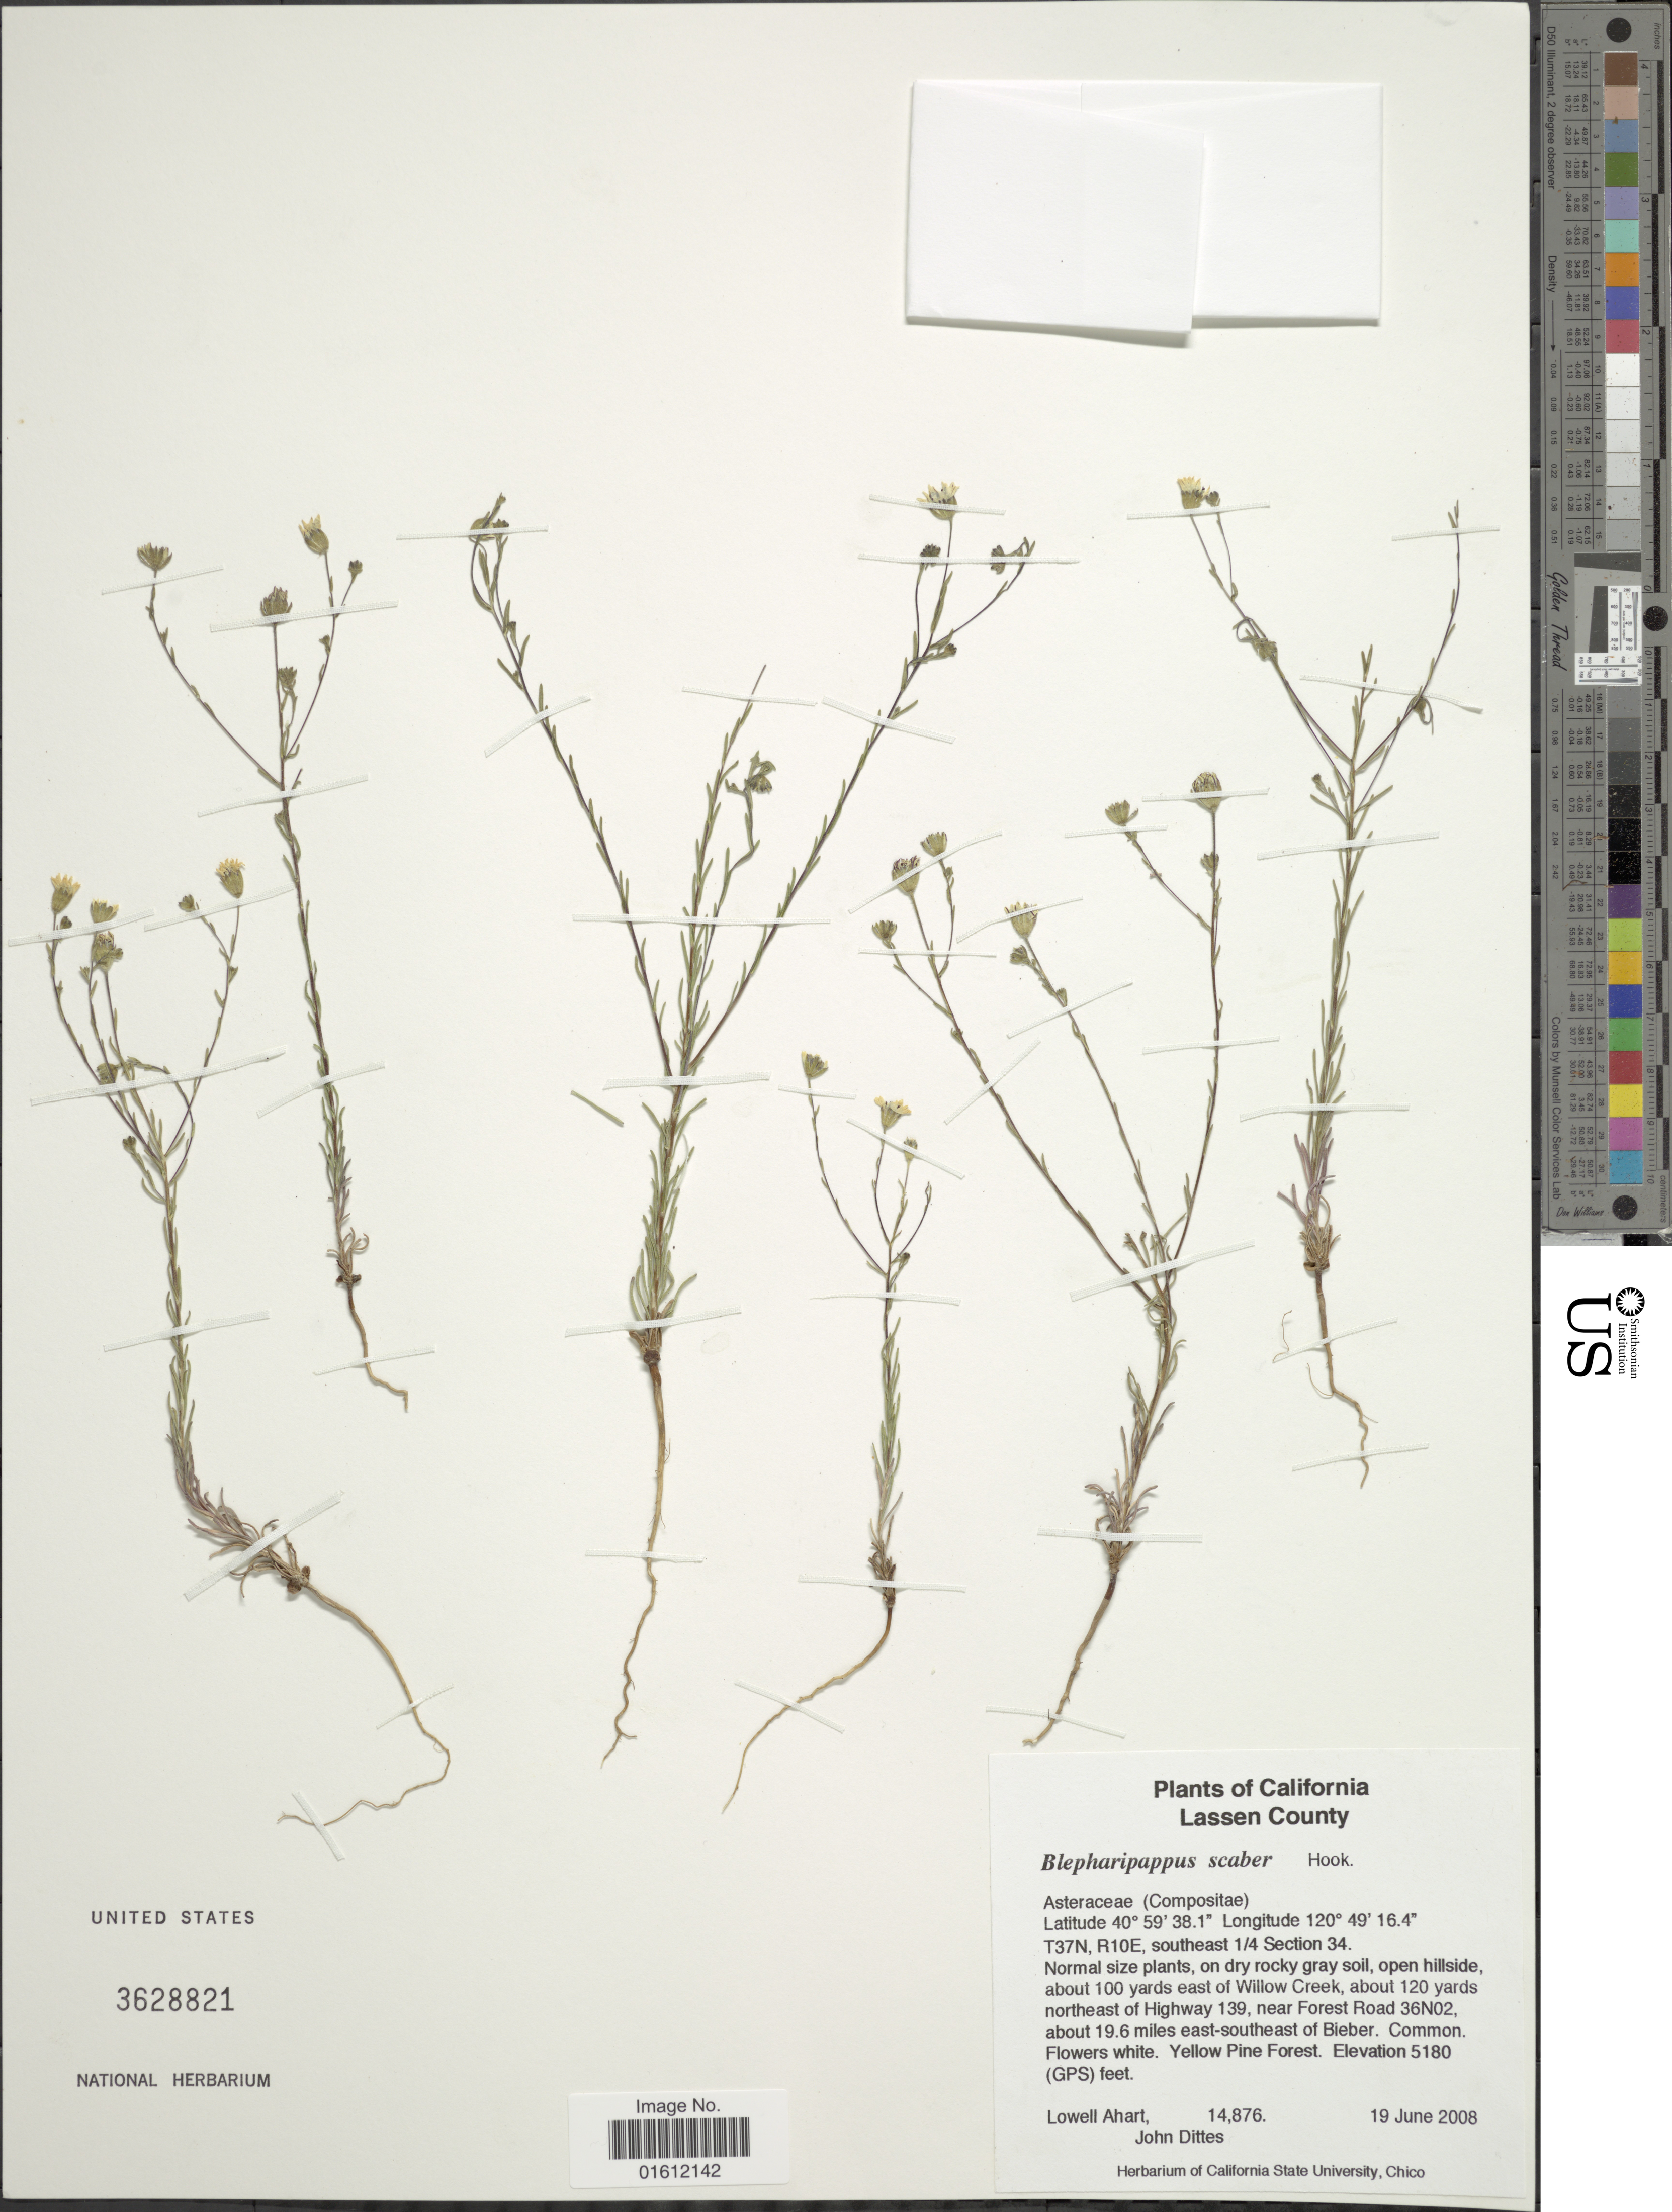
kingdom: Plantae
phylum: Tracheophyta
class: Magnoliopsida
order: Asterales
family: Asteraceae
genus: Blepharipappus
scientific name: Blepharipappus scaber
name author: Hook.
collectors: L. Ahart & J. Dittes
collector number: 14876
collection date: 2008-06-19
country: United States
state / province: California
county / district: Lassen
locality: Lassen County, open hillside, about 100 yards east of Willow Creek, about 120 yards northeast of Highway 139, near Forest road 36N02, about 19.6 miles east-southeast of Bieber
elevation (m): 1579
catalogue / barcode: US 3628821